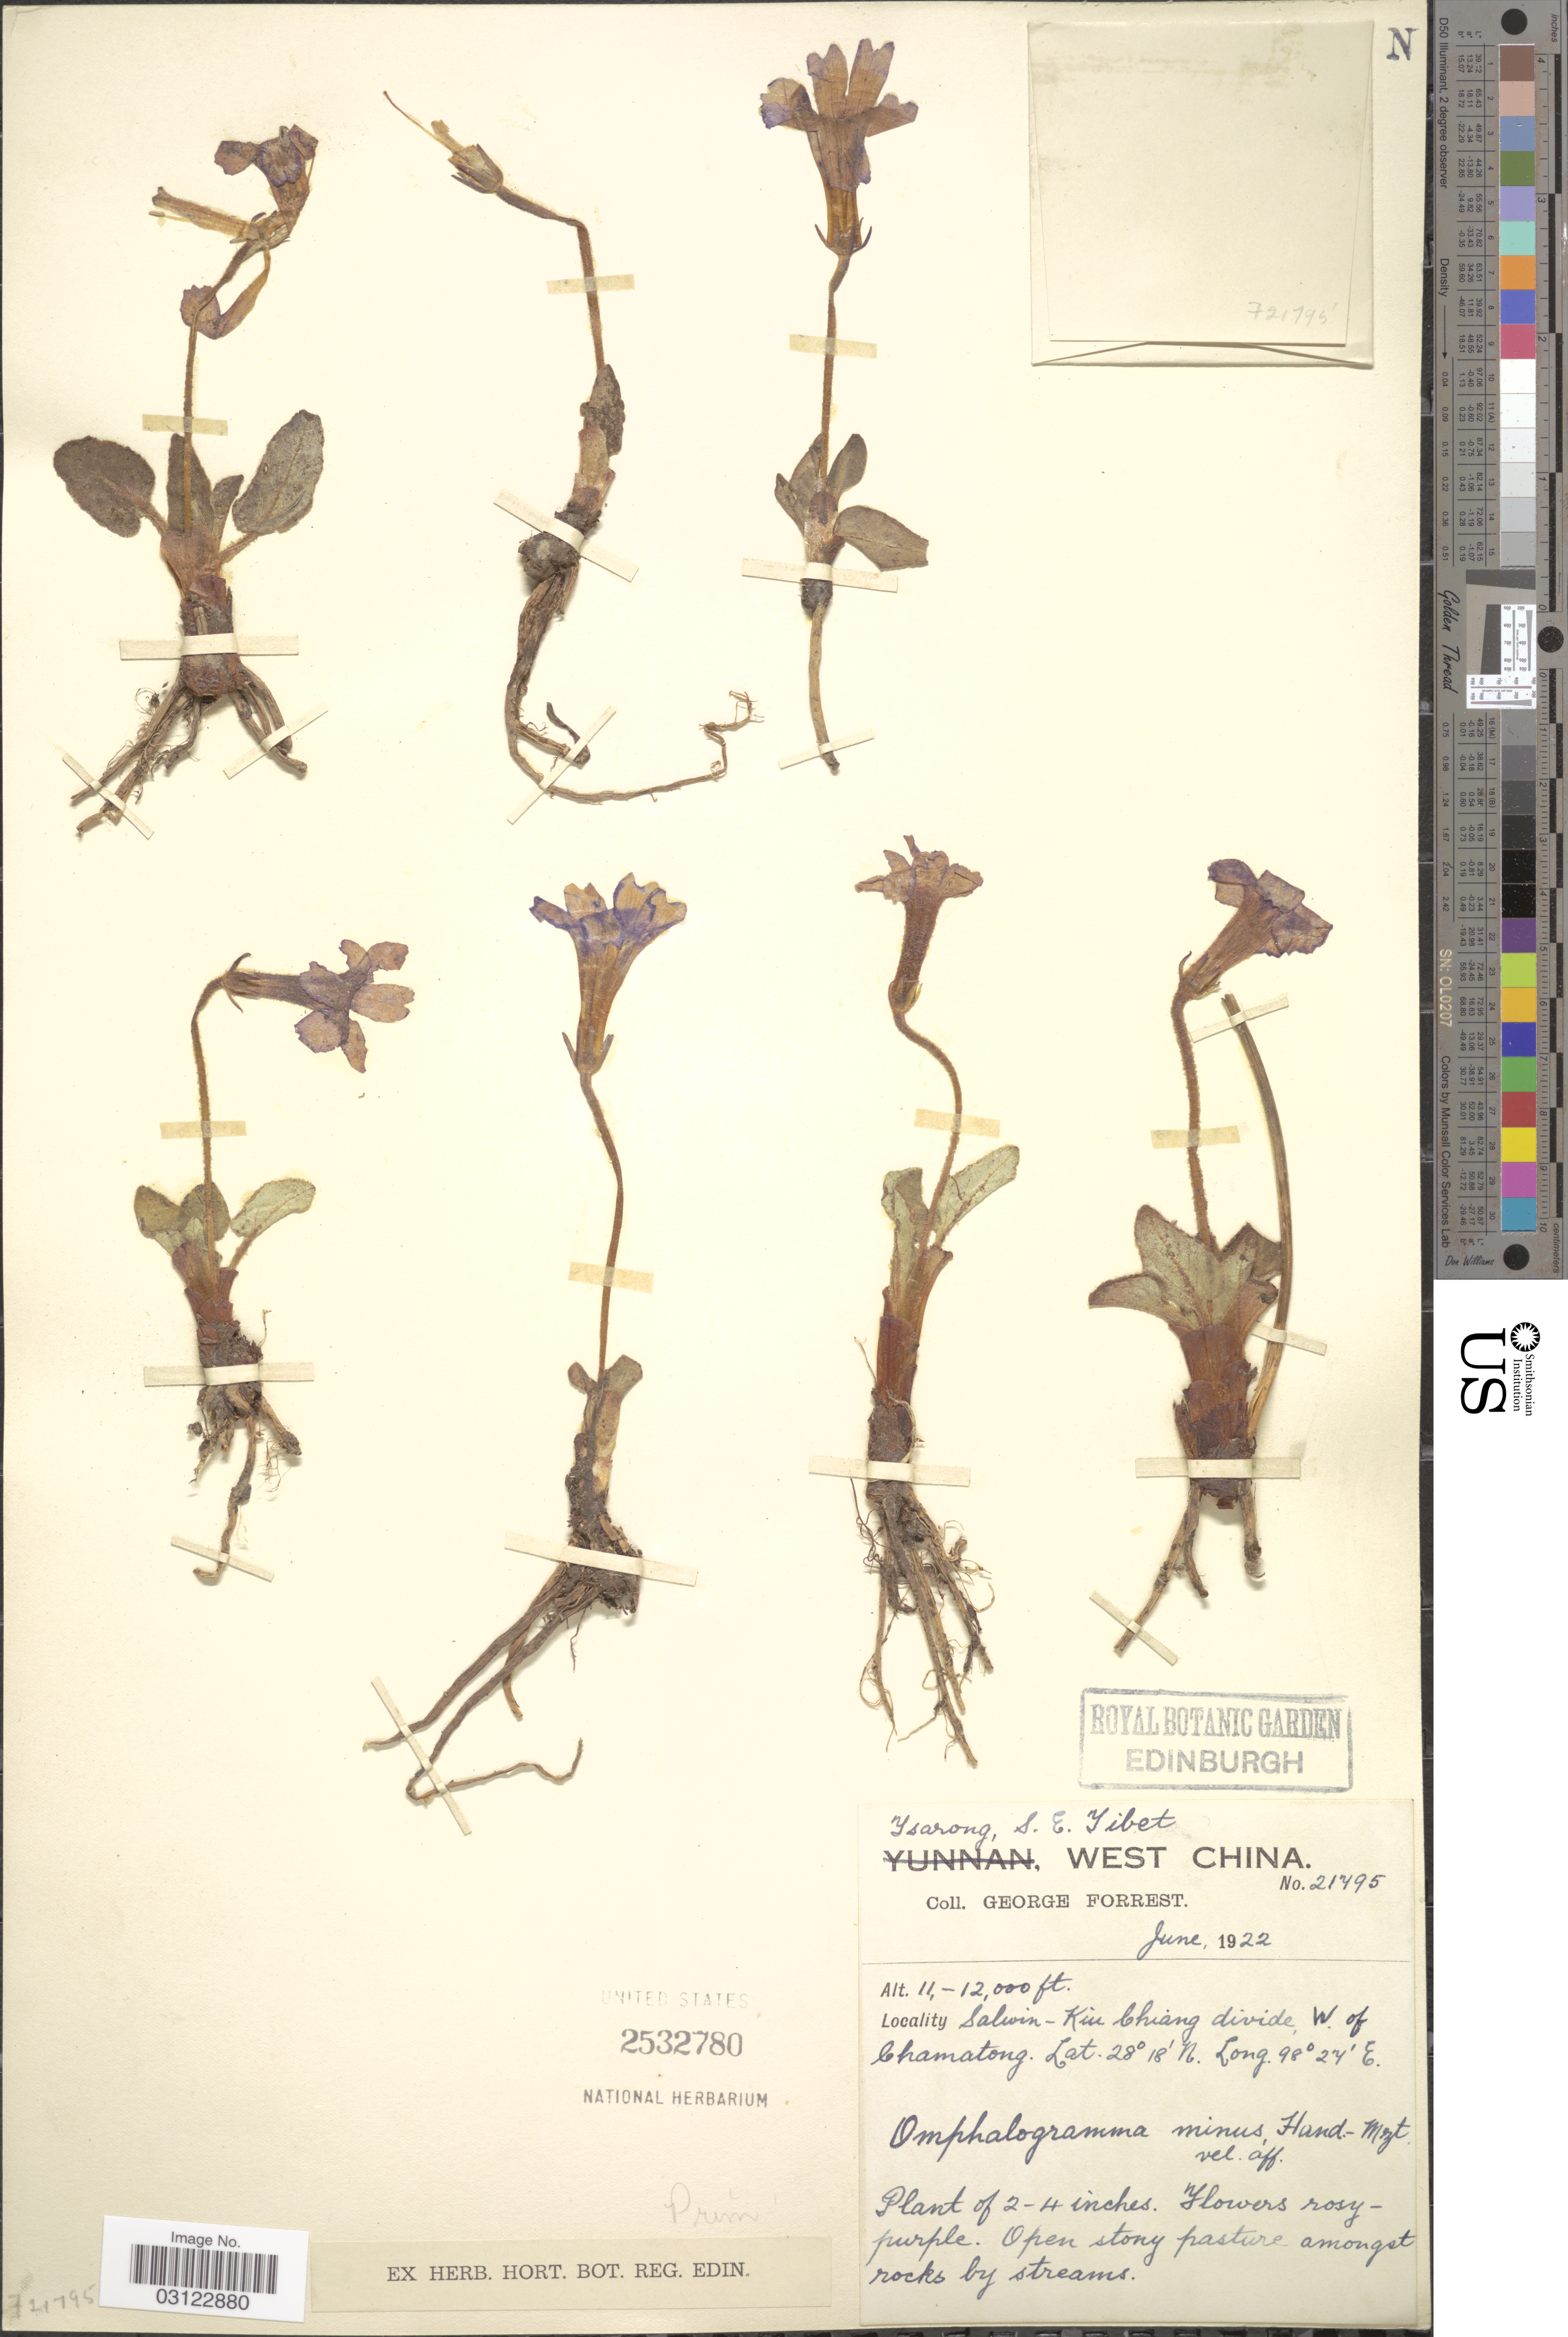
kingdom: Plantae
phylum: Tracheophyta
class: Magnoliopsida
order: Ericales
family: Primulaceae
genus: Omphalogramma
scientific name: Omphalogramma minus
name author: Hand.-Mazz.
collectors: G. Forrest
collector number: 21795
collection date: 1922-06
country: China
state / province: Xizang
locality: Tsarong, S.E. Tibet, West China. Salwin-Kiu Chiang divide, W. of Chamatong.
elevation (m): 3353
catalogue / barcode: US 2532780